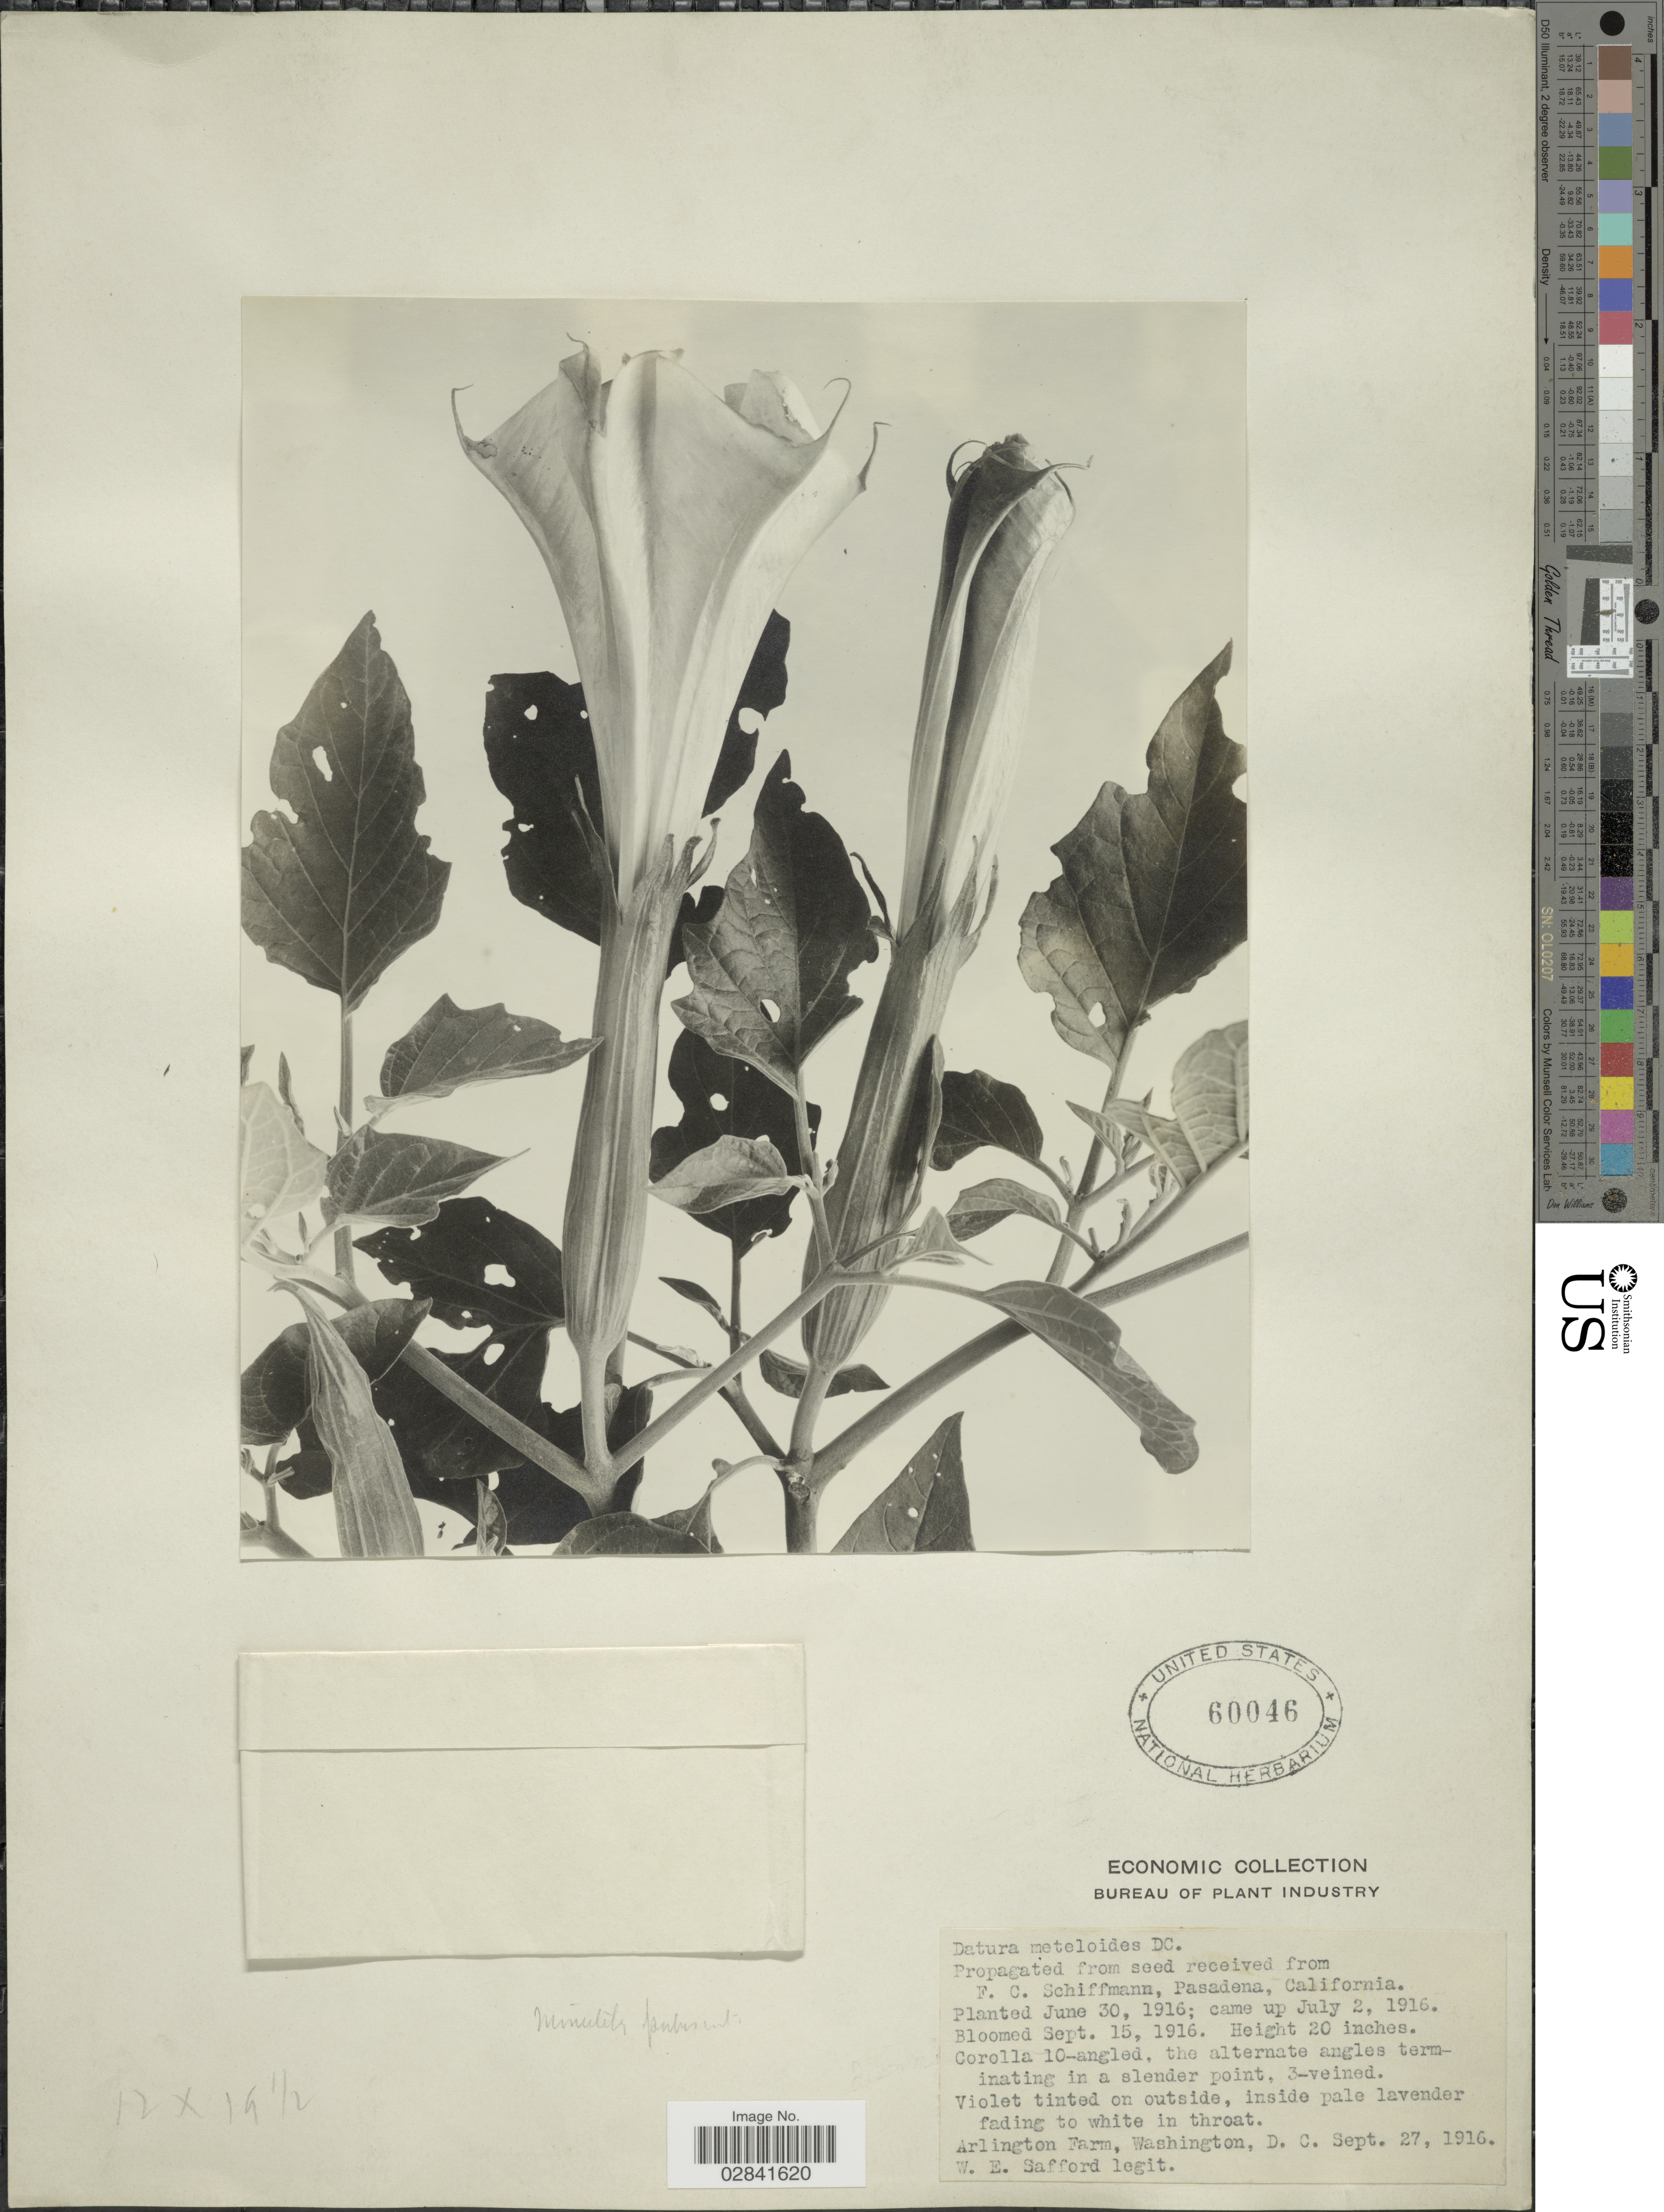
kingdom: Plantae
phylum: Tracheophyta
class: Magnoliopsida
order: Solanales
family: Solanaceae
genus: Datura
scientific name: Datura innoxia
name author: Mill.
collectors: W. E. Safford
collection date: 1916-09-27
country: United States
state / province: District of Columbia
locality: Arlington Farm, Washington, D. C.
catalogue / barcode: US 60046